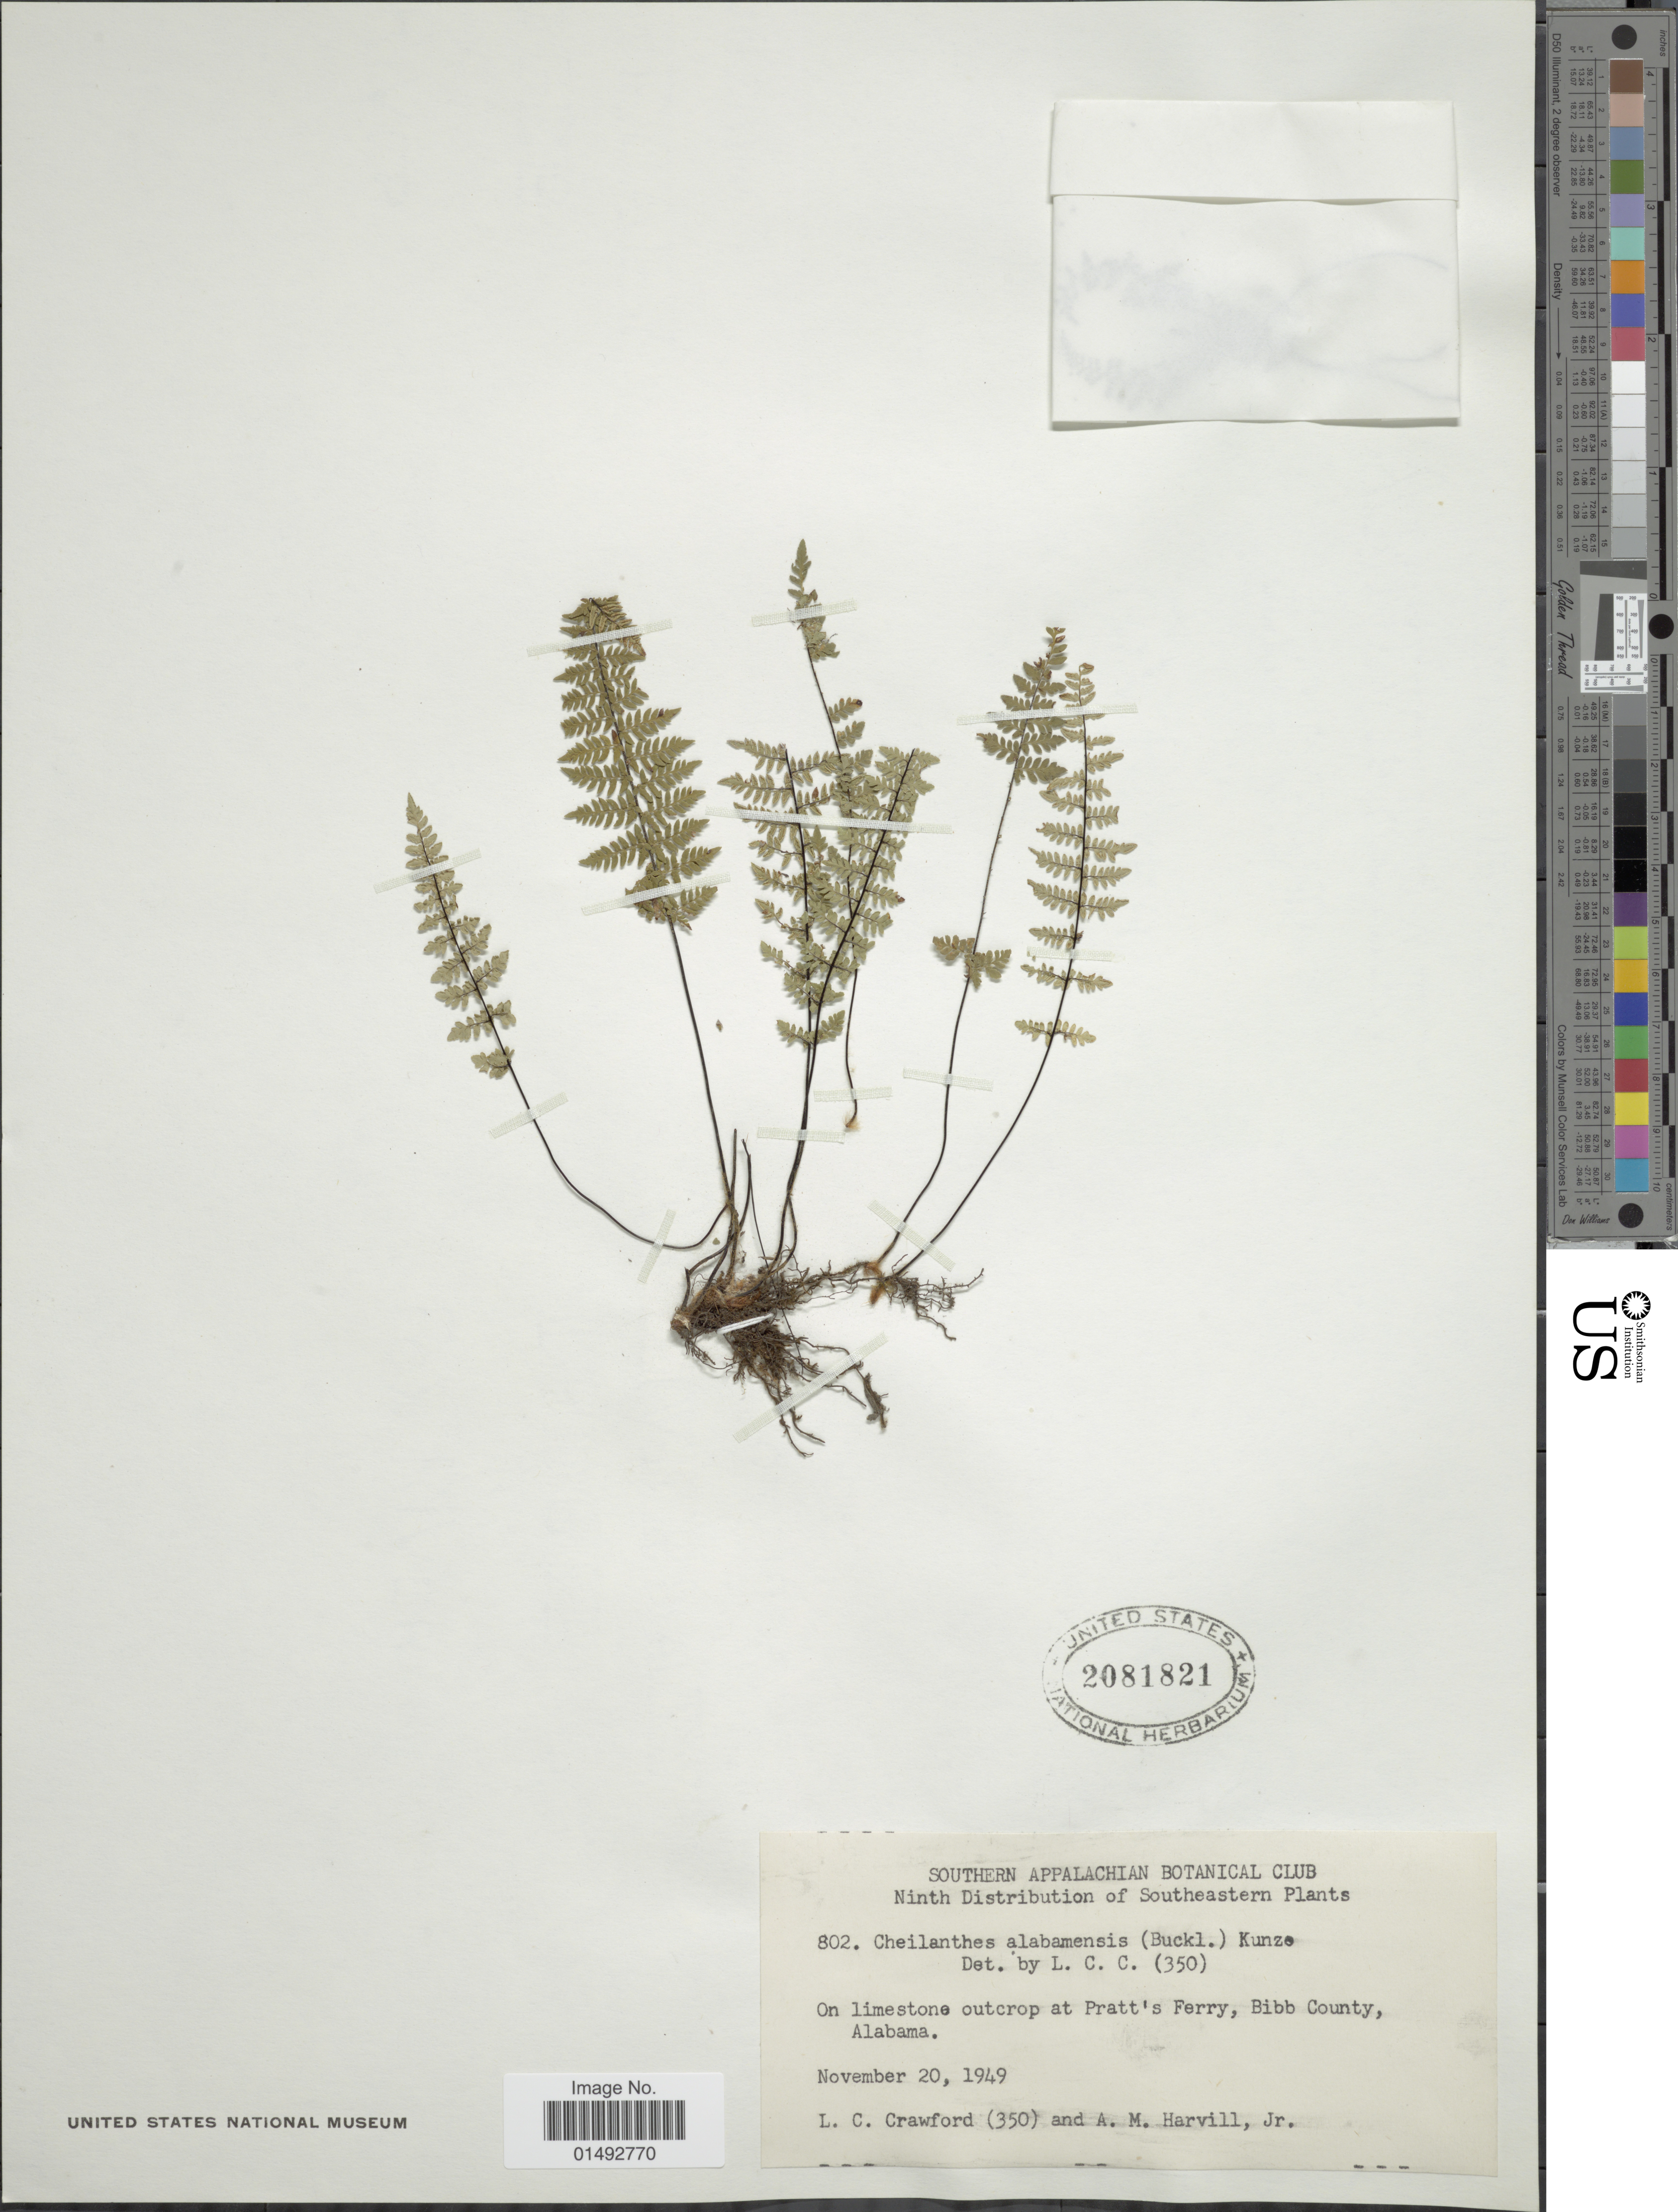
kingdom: Plantae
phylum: Tracheophyta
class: Polypodiopsida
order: Polypodiales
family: Pteridaceae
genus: Myriopteris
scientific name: Myriopteris alabamensis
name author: (Buckley) Grusz & Windham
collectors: L. Crawford & A. Harvill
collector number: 350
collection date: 1949-11-20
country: United States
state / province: Alabama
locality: On limestone outcrop at Patt's Ferry, Bibb County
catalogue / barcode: US 2081821